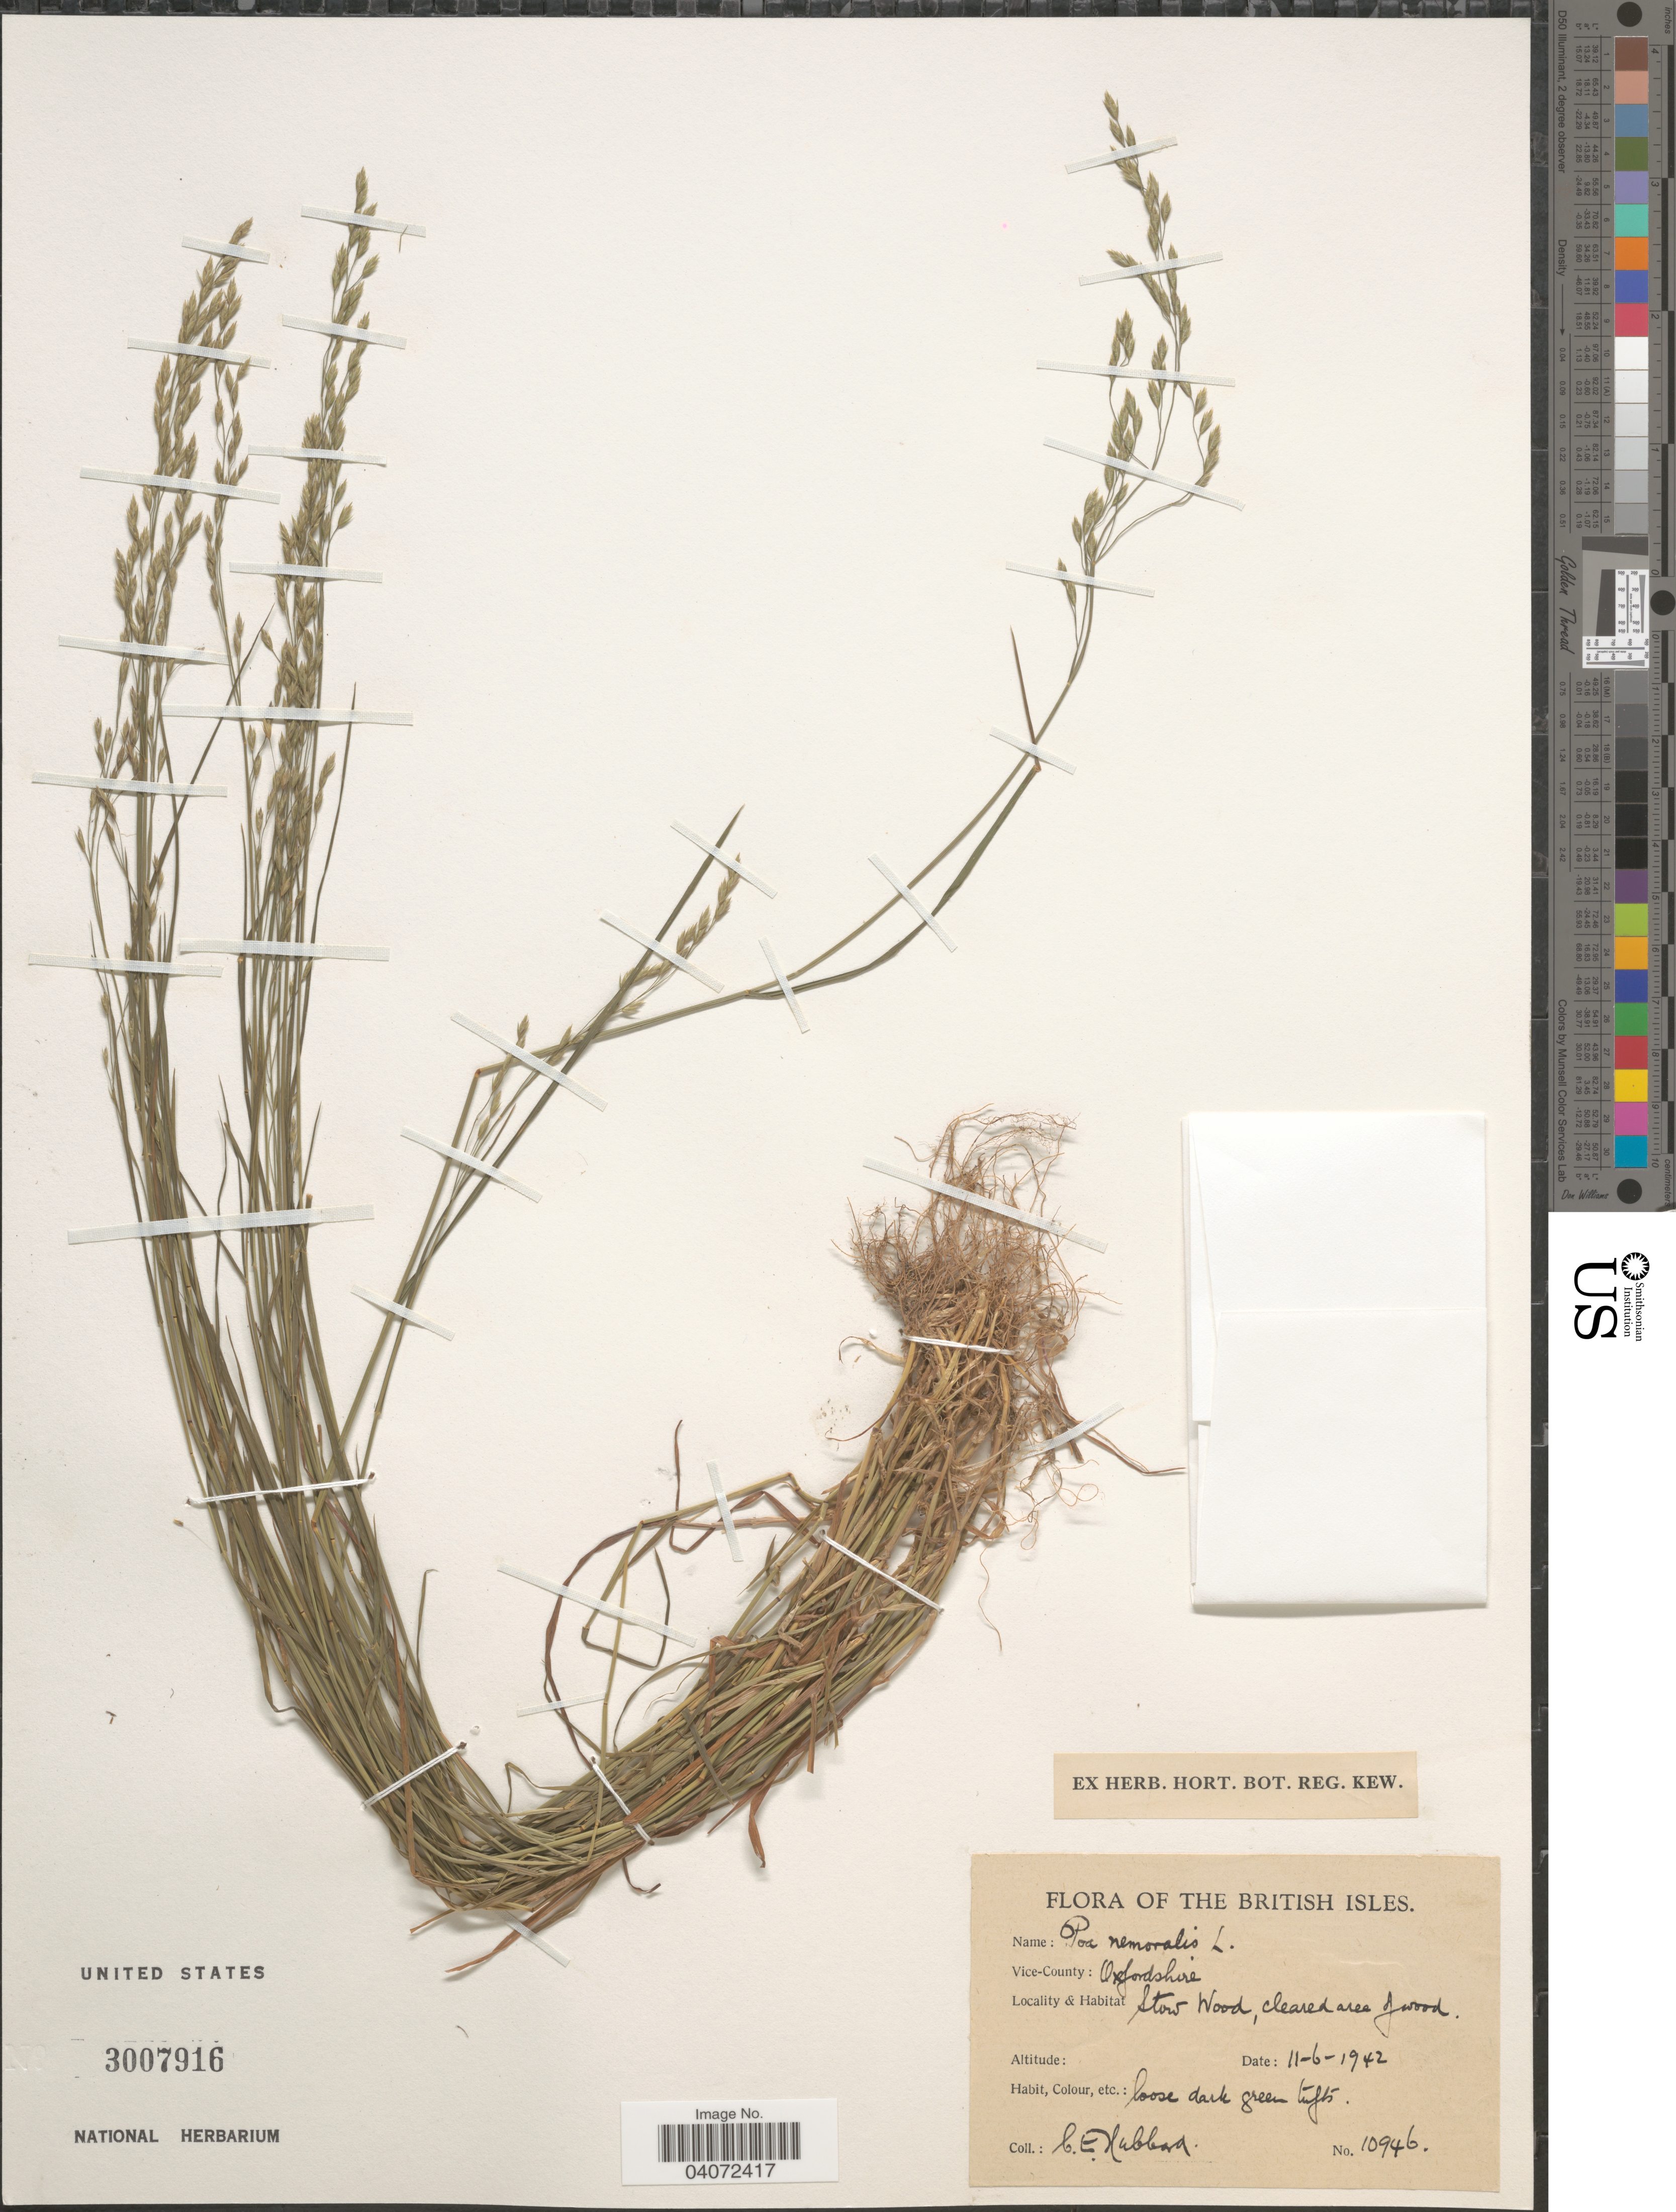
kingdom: Plantae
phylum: Tracheophyta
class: Liliopsida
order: Poales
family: Poaceae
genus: Poa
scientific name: Poa nemoralis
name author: L.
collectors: C. E. Hubbard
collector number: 10946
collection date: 1942-06-11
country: United Kingdom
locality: The British Isles. Vice-County: Oxfordshire.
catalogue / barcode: US 3007916